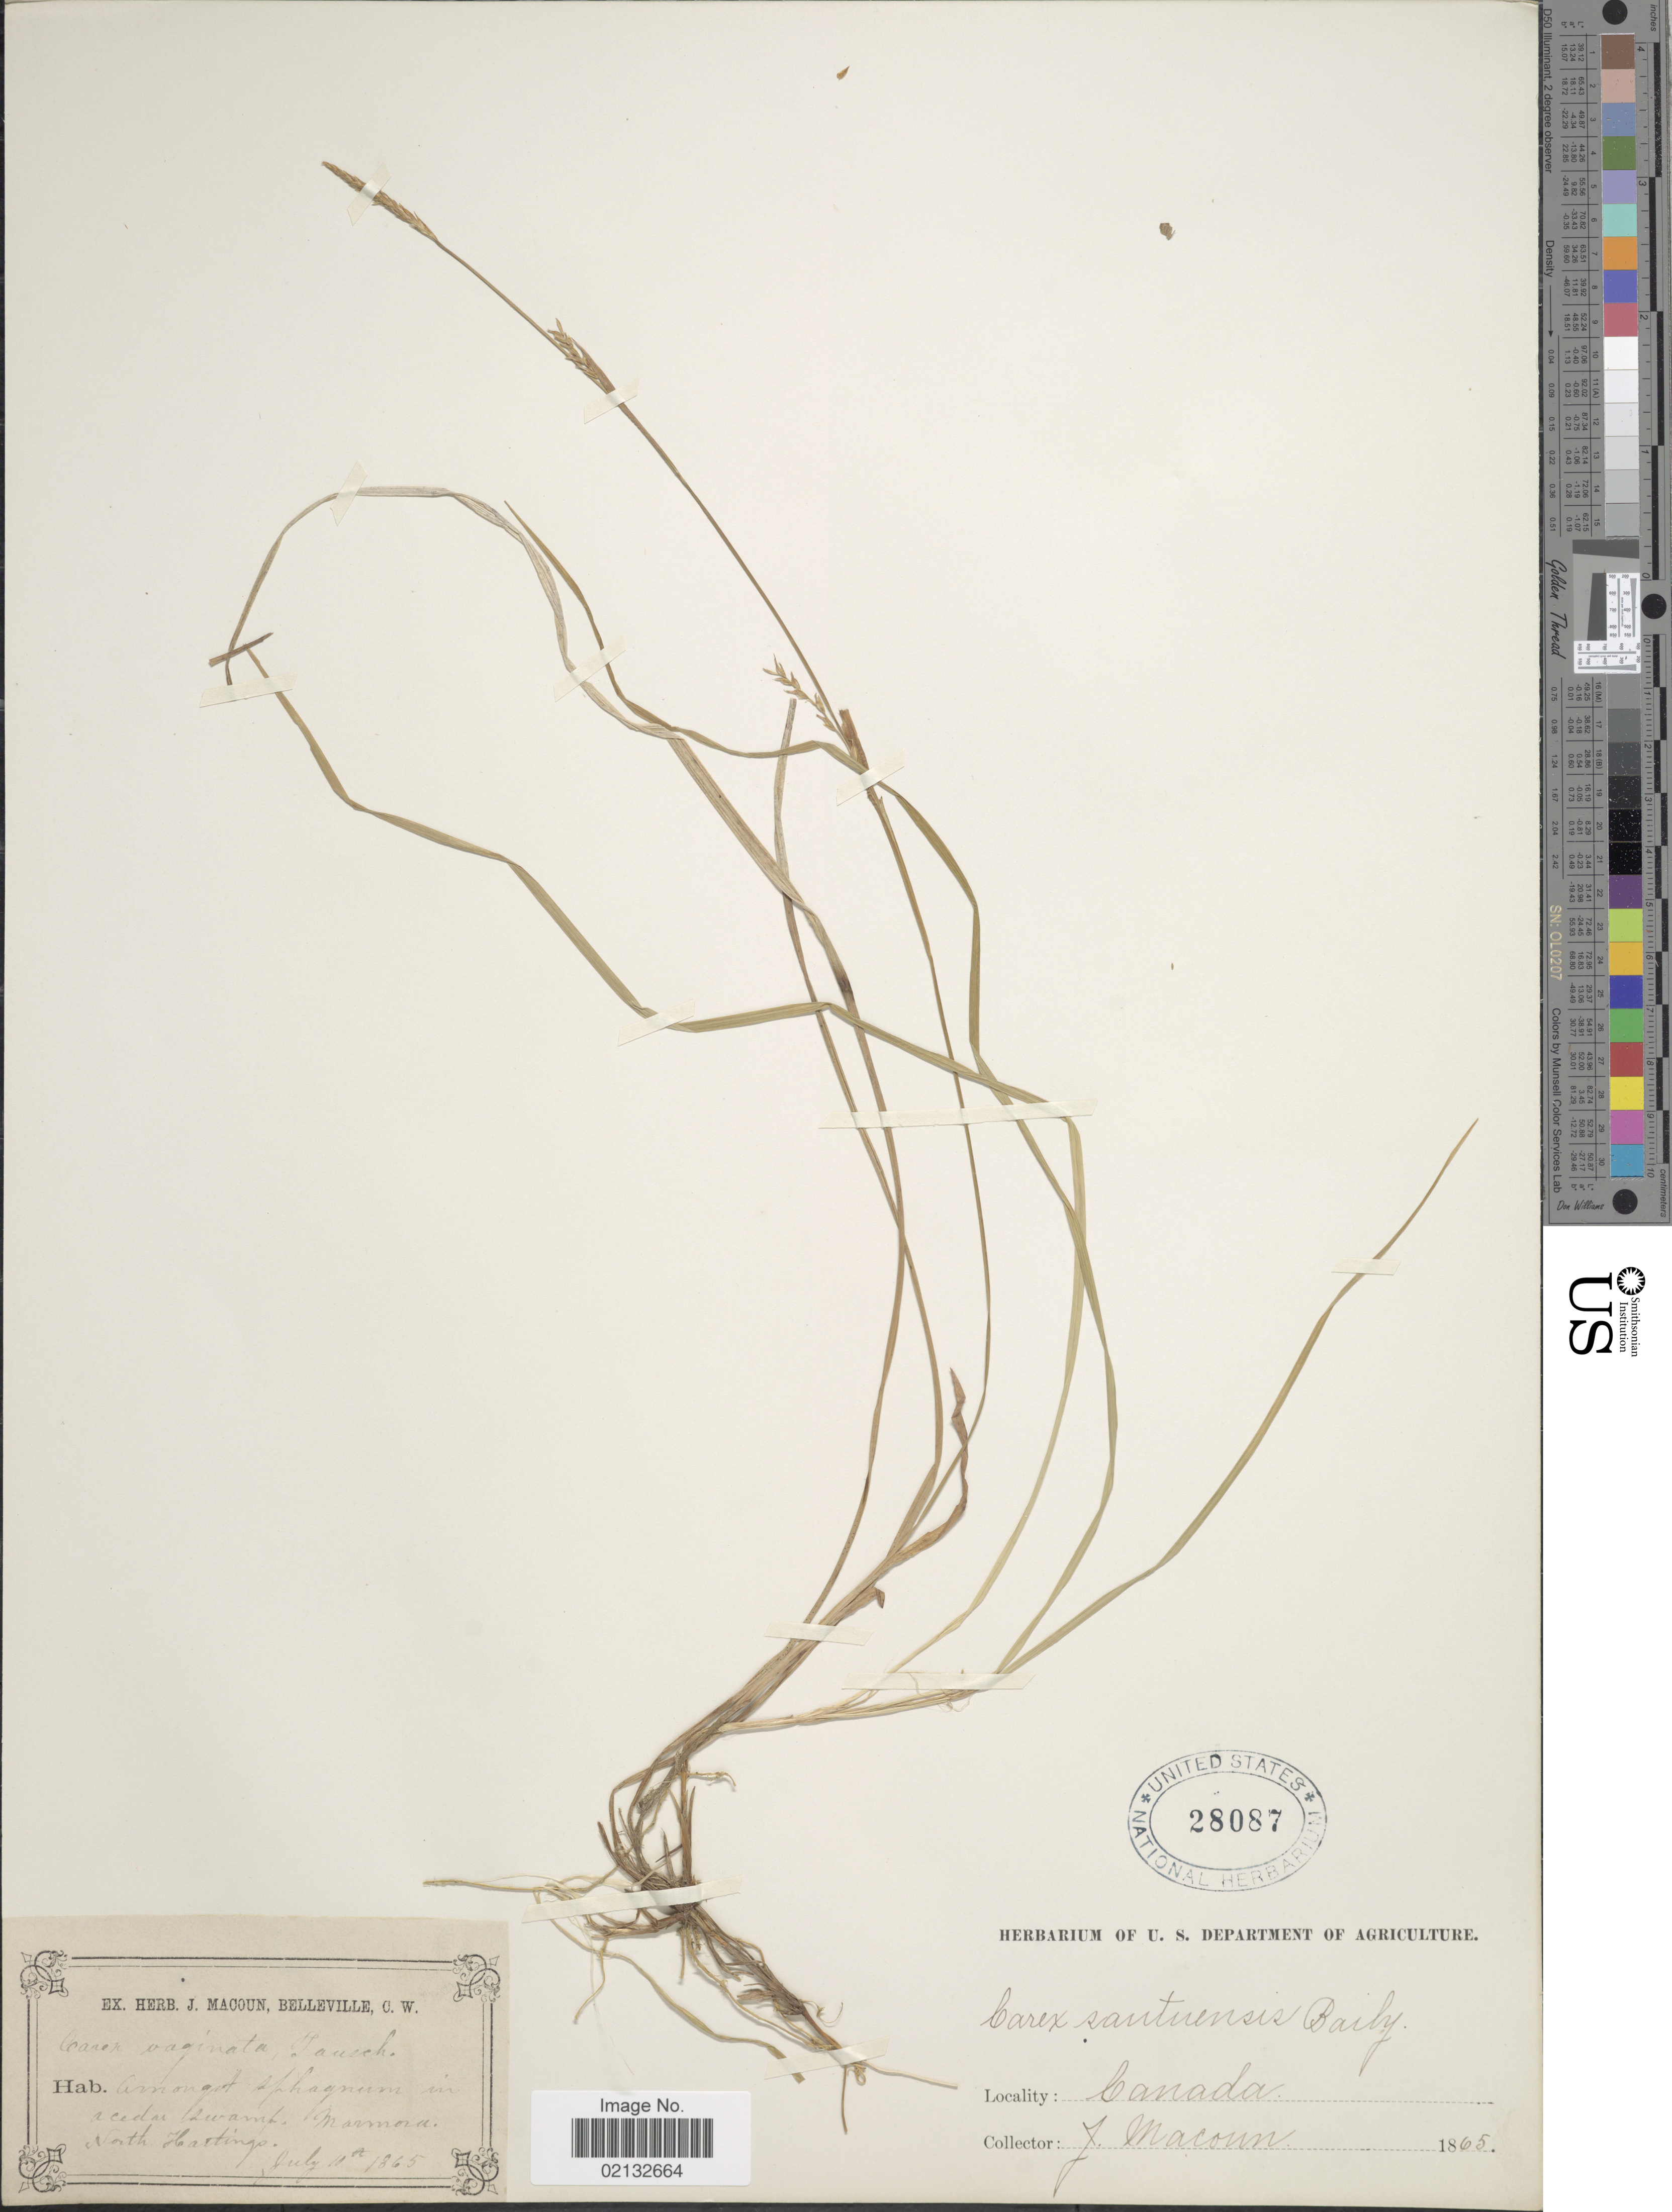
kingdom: Plantae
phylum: Tracheophyta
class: Liliopsida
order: Poales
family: Cyperaceae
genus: Carex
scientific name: Carex vaginata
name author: Tausch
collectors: J. Macoun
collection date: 1865-07-10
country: Canada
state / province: Ontario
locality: Marmora. North Hastings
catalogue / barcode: US 28087